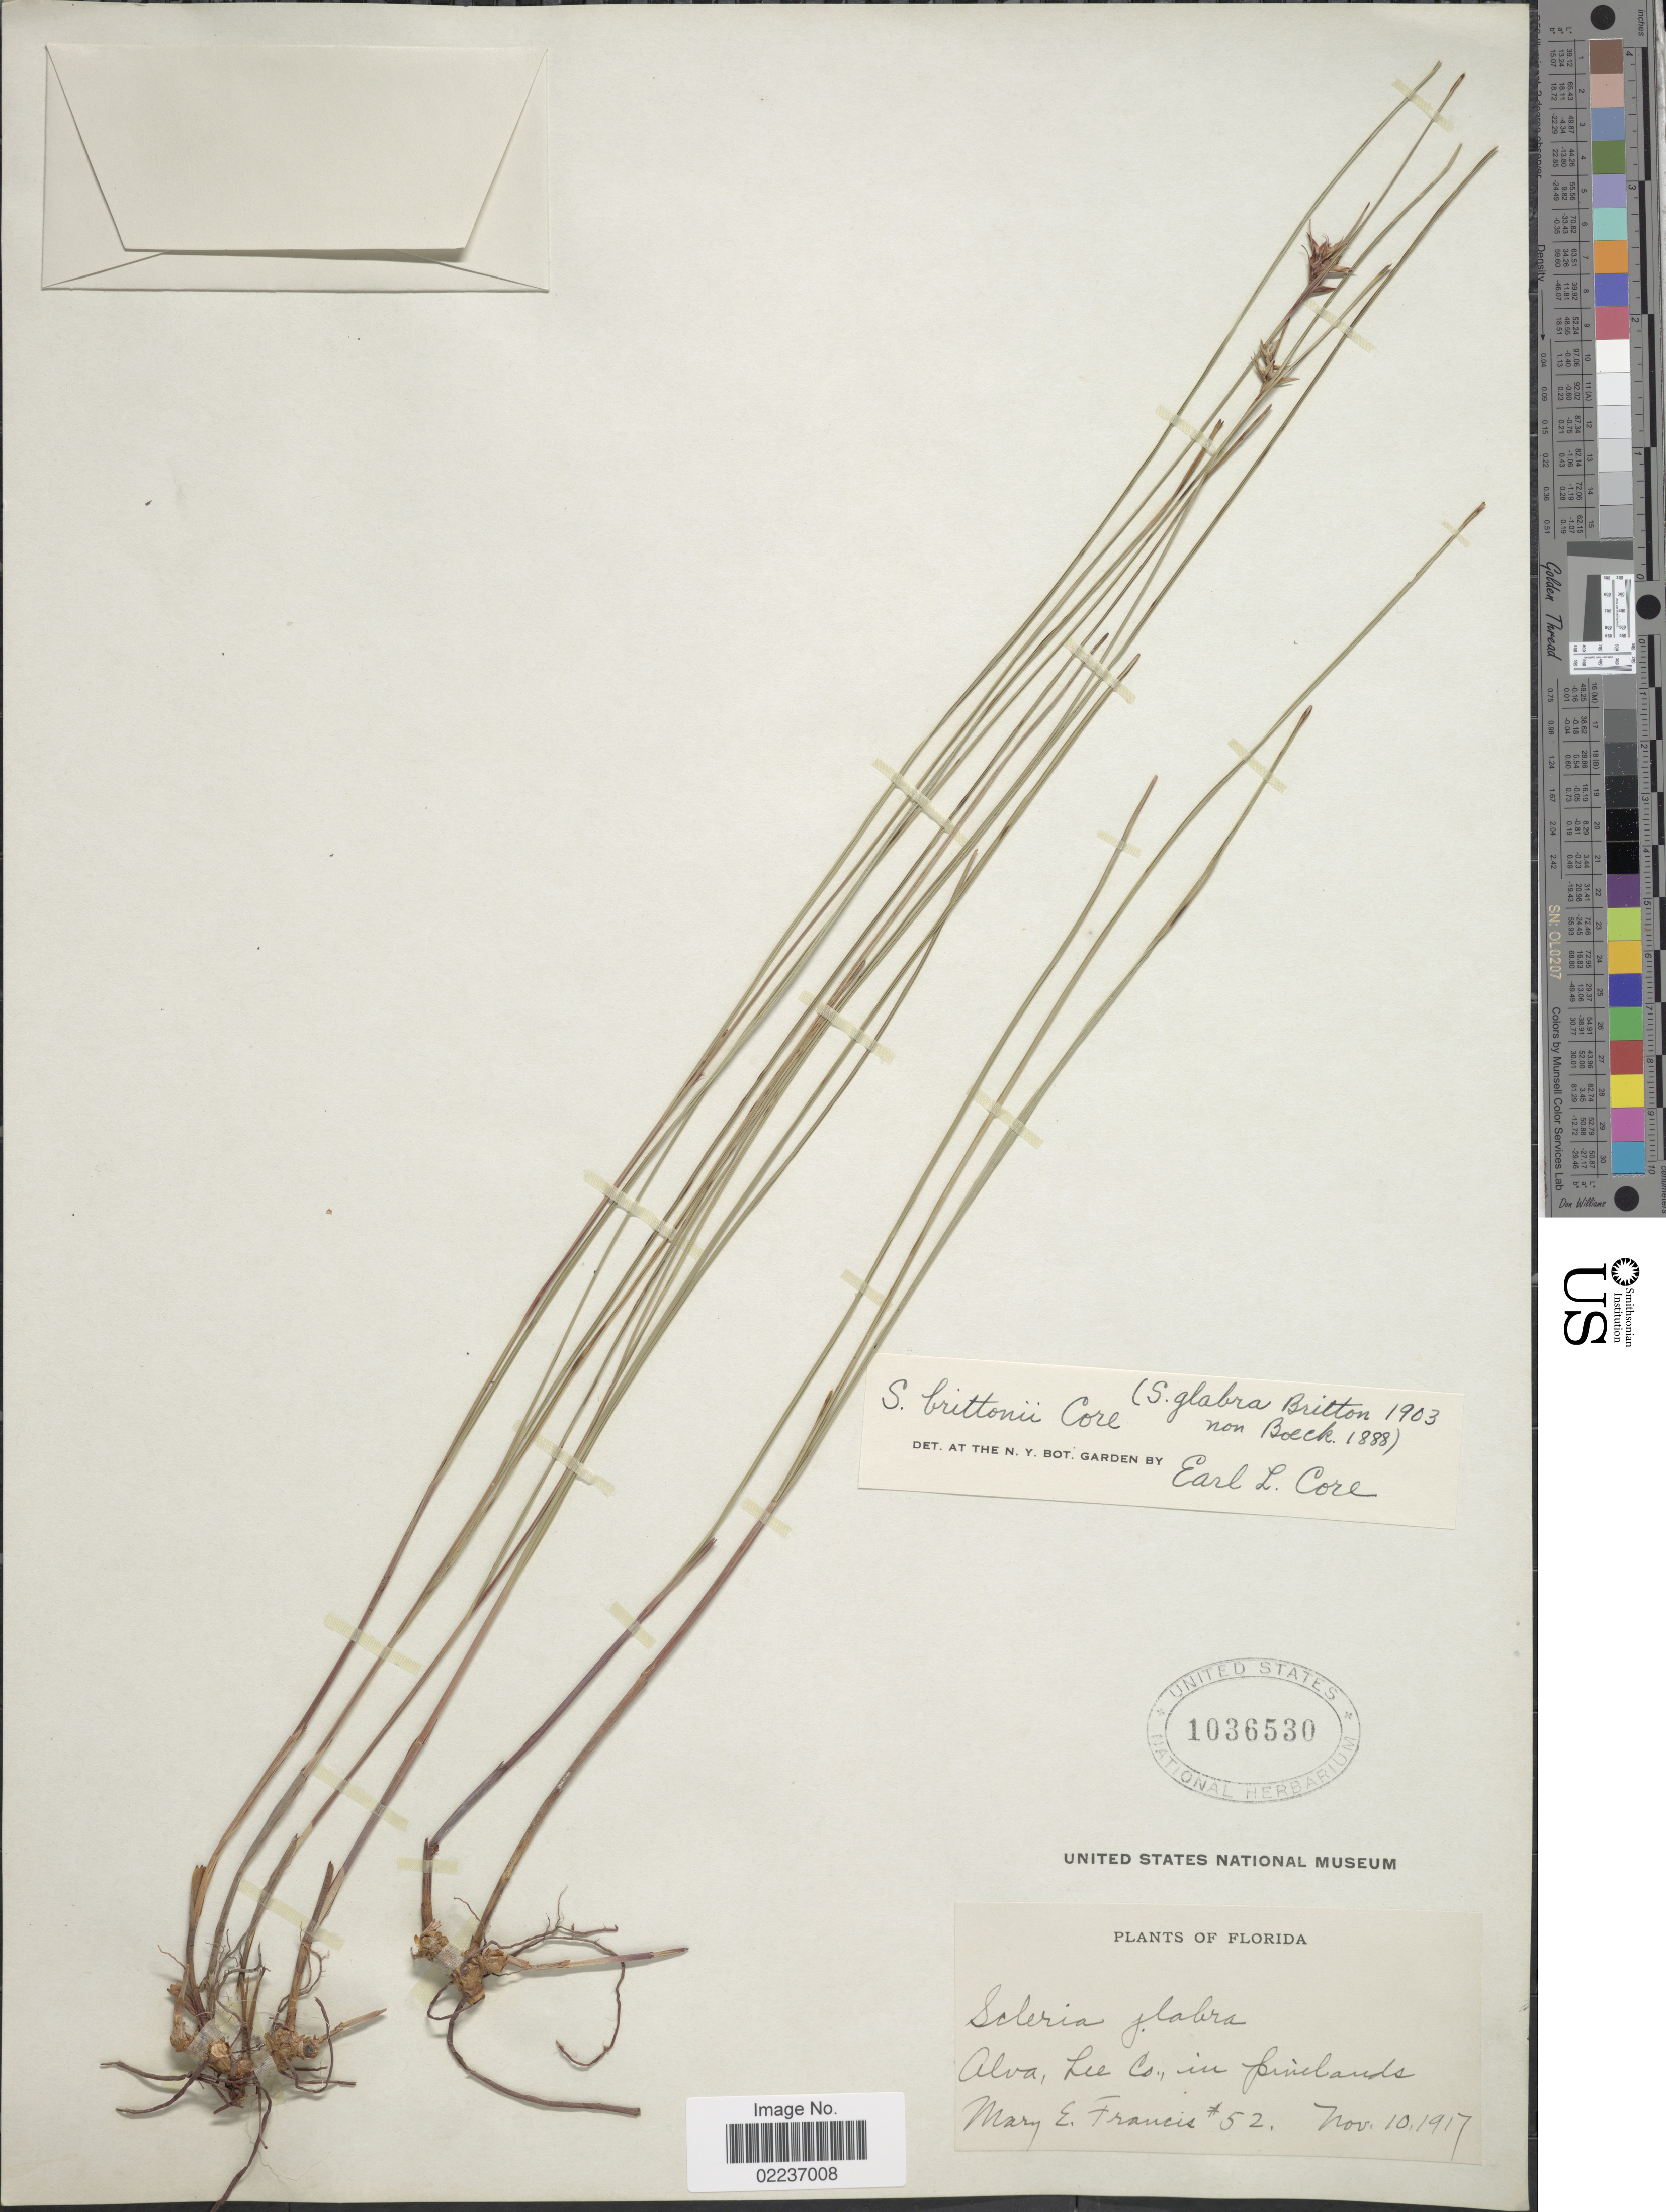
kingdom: Plantae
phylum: Tracheophyta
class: Liliopsida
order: Poales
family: Cyperaceae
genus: Scleria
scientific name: Scleria brittonii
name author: Core ex Small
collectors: M. E. Francis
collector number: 52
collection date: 1917-11-10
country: United States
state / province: Florida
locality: Alva, lee Co., in pinelands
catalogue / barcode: US 1036530